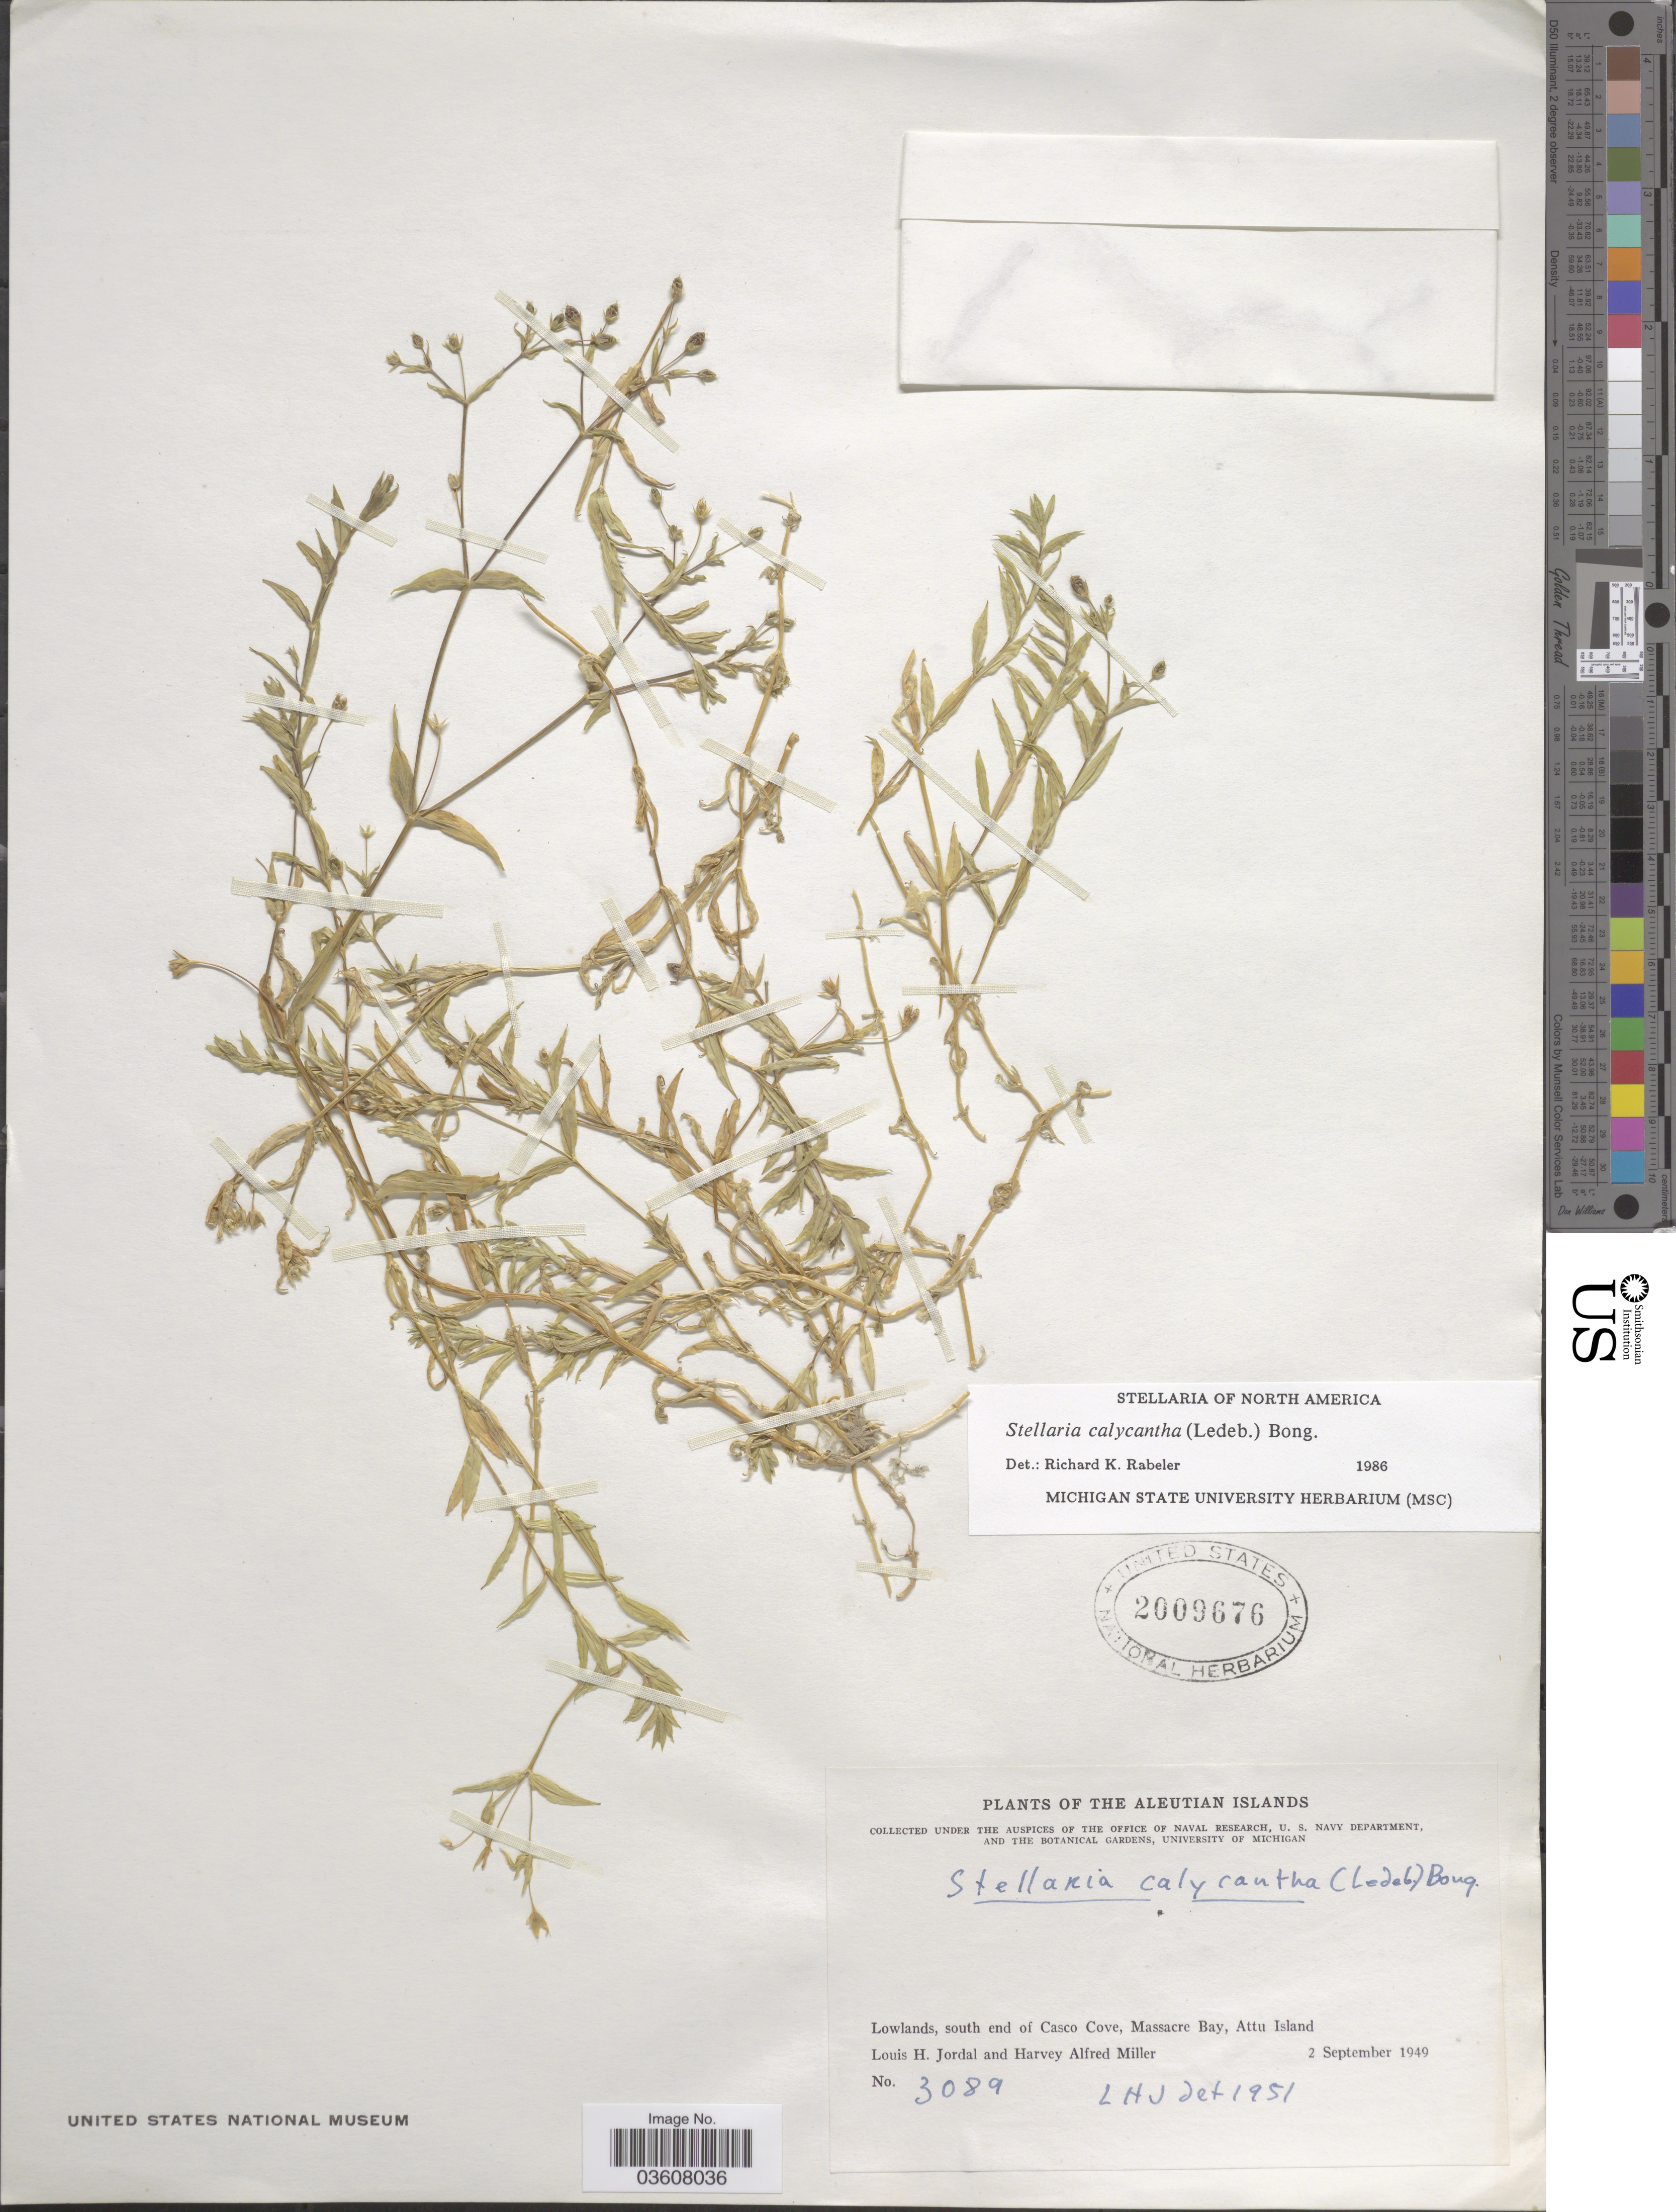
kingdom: Plantae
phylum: Tracheophyta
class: Magnoliopsida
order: Caryophyllales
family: Caryophyllaceae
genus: Stellaria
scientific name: Stellaria calycantha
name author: (Ledeb.) Bong.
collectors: L. Jordal & H. A. Miller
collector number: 3089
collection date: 1949-09-02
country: United States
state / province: Alaska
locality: The Aleutian Islands. Lowlands, south end of Casco Cove, Massacre Bay, Attu Island.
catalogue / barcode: US 2009676